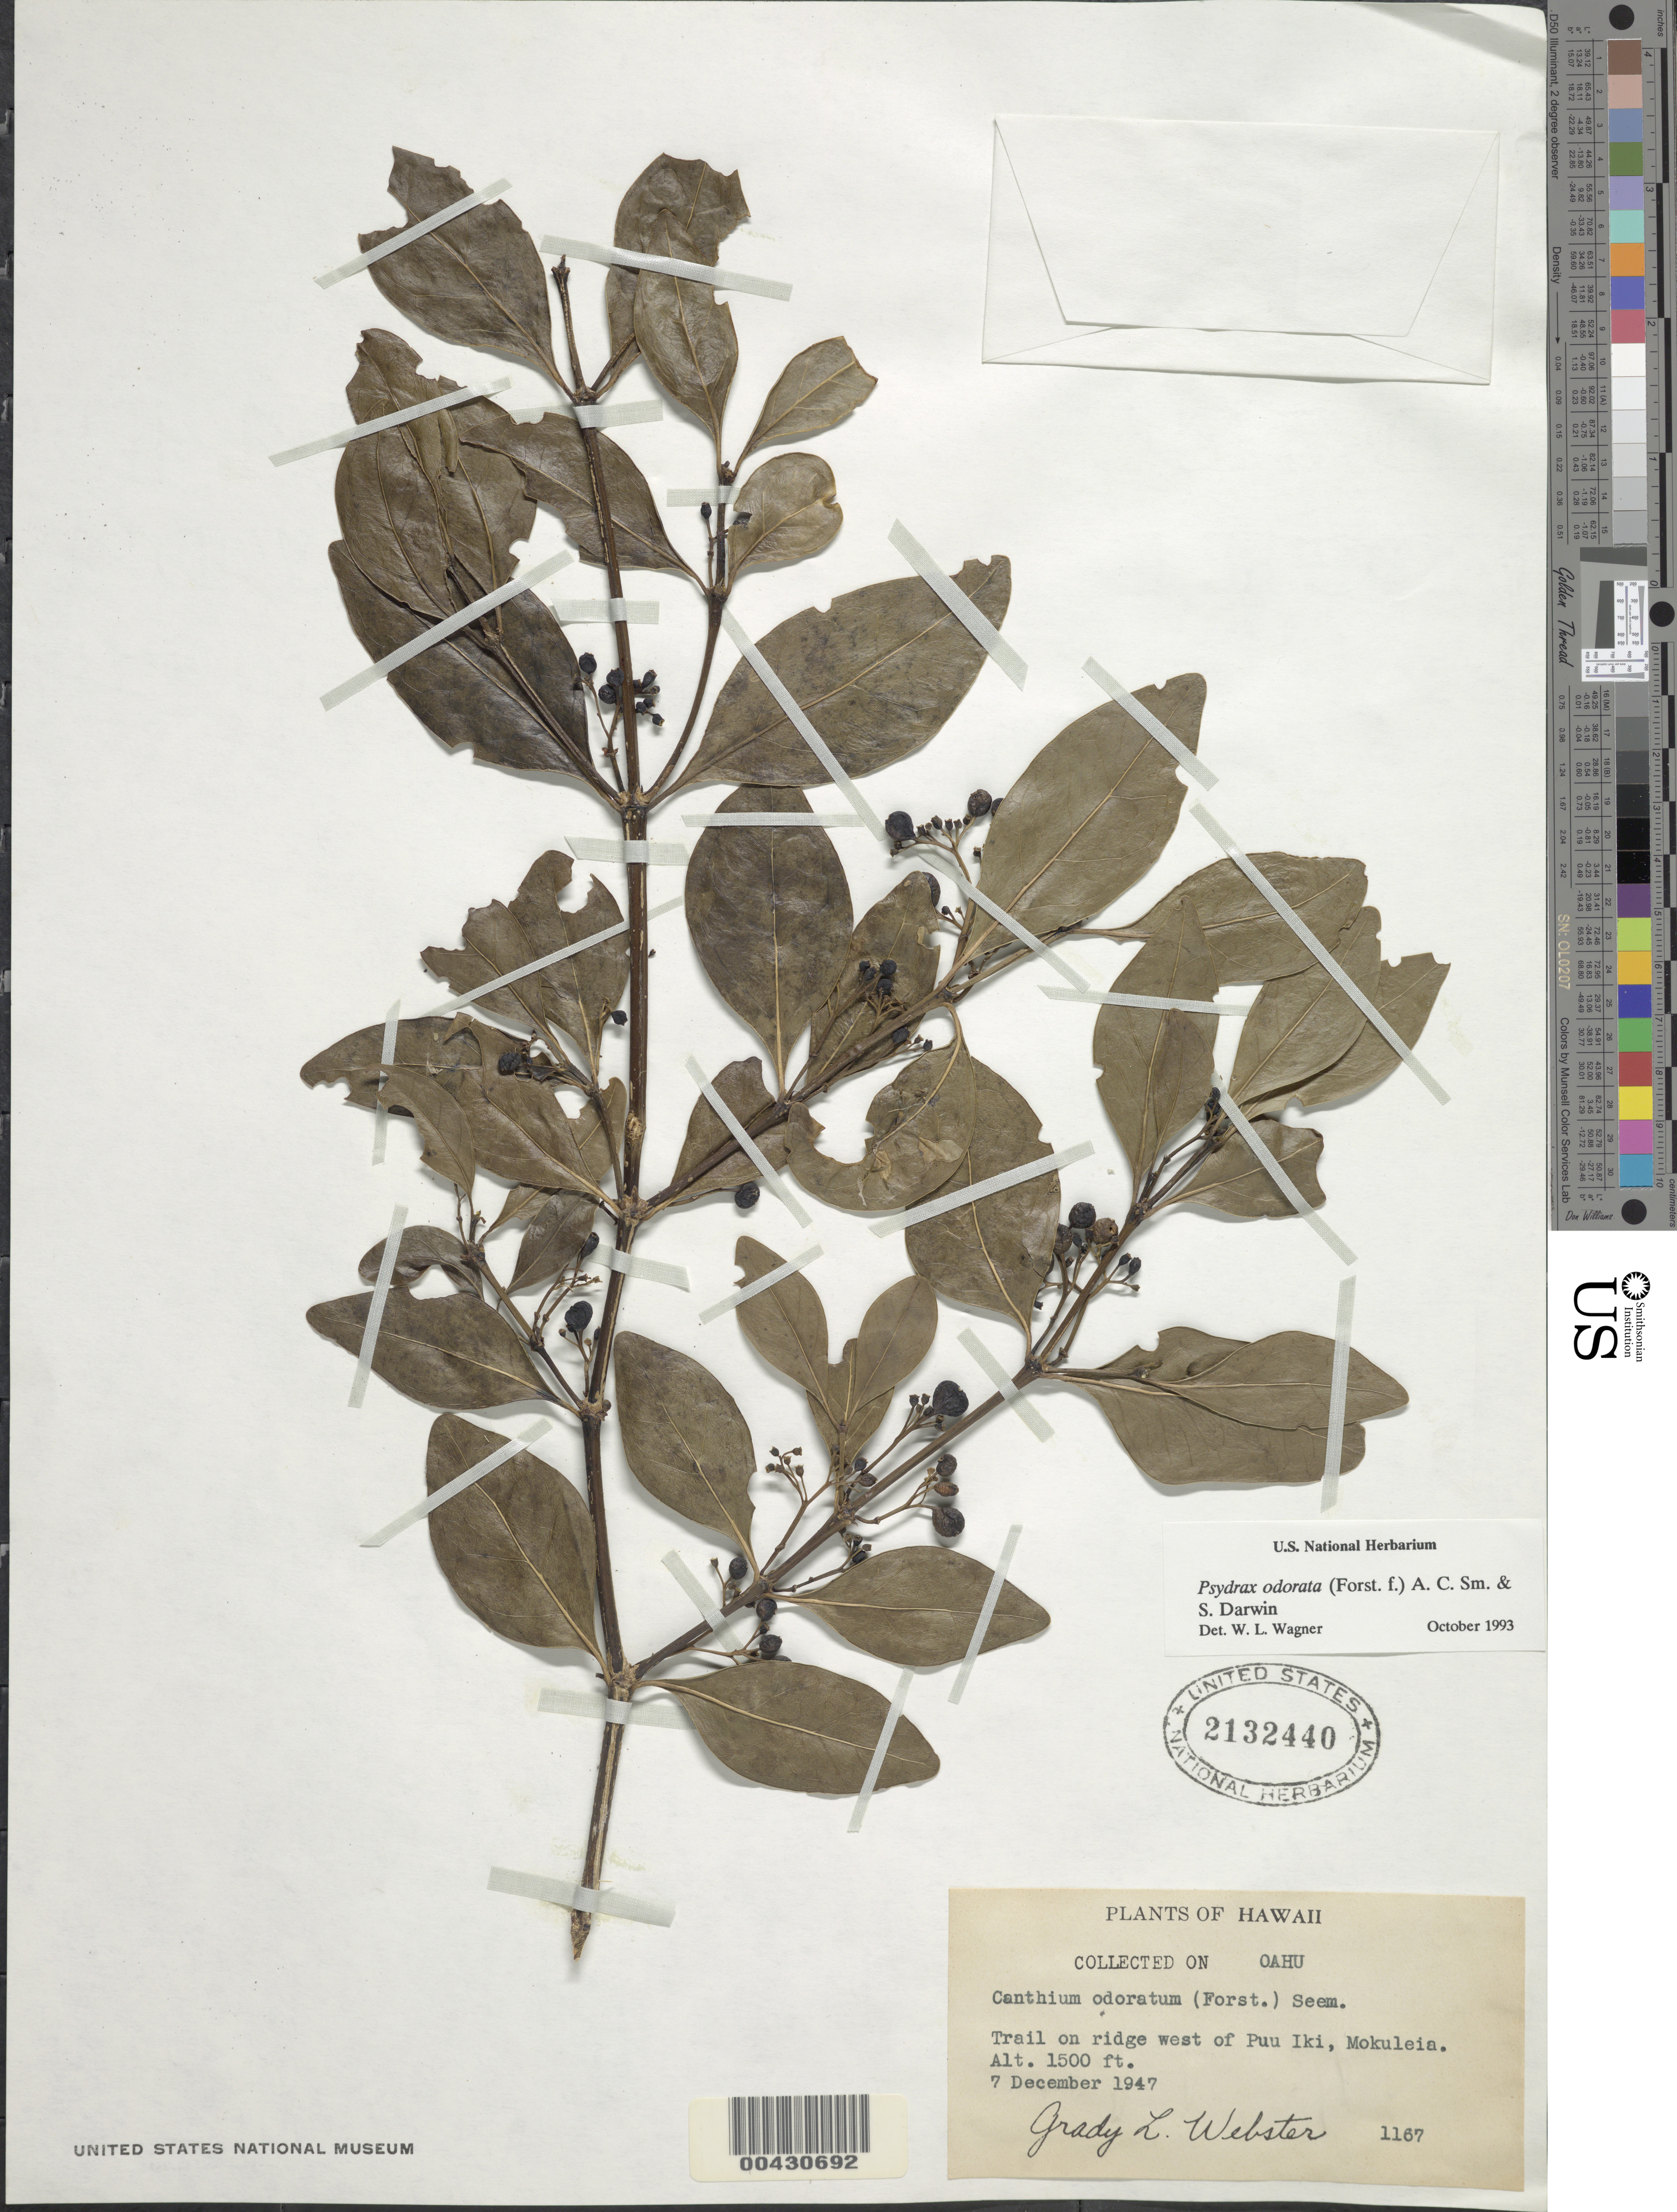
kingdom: Plantae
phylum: Tracheophyta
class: Magnoliopsida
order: Gentianales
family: Rubiaceae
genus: Psydrax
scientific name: Psydrax odorata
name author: (G. Forst.) A.C. Sm. & S.P. Darwin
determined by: Wagner, W. L., (BOT), Smithsonian Institution - National Museum of Natural History (UNITED STATES)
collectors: G. L. Webster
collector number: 1167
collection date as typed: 7 Dec 1947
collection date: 1947-12-07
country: United States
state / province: Hawaii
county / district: Honolulu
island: Oahu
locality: Trail on ridge west of Puu Iki, Mokuleia.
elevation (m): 457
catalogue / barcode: US 2132440